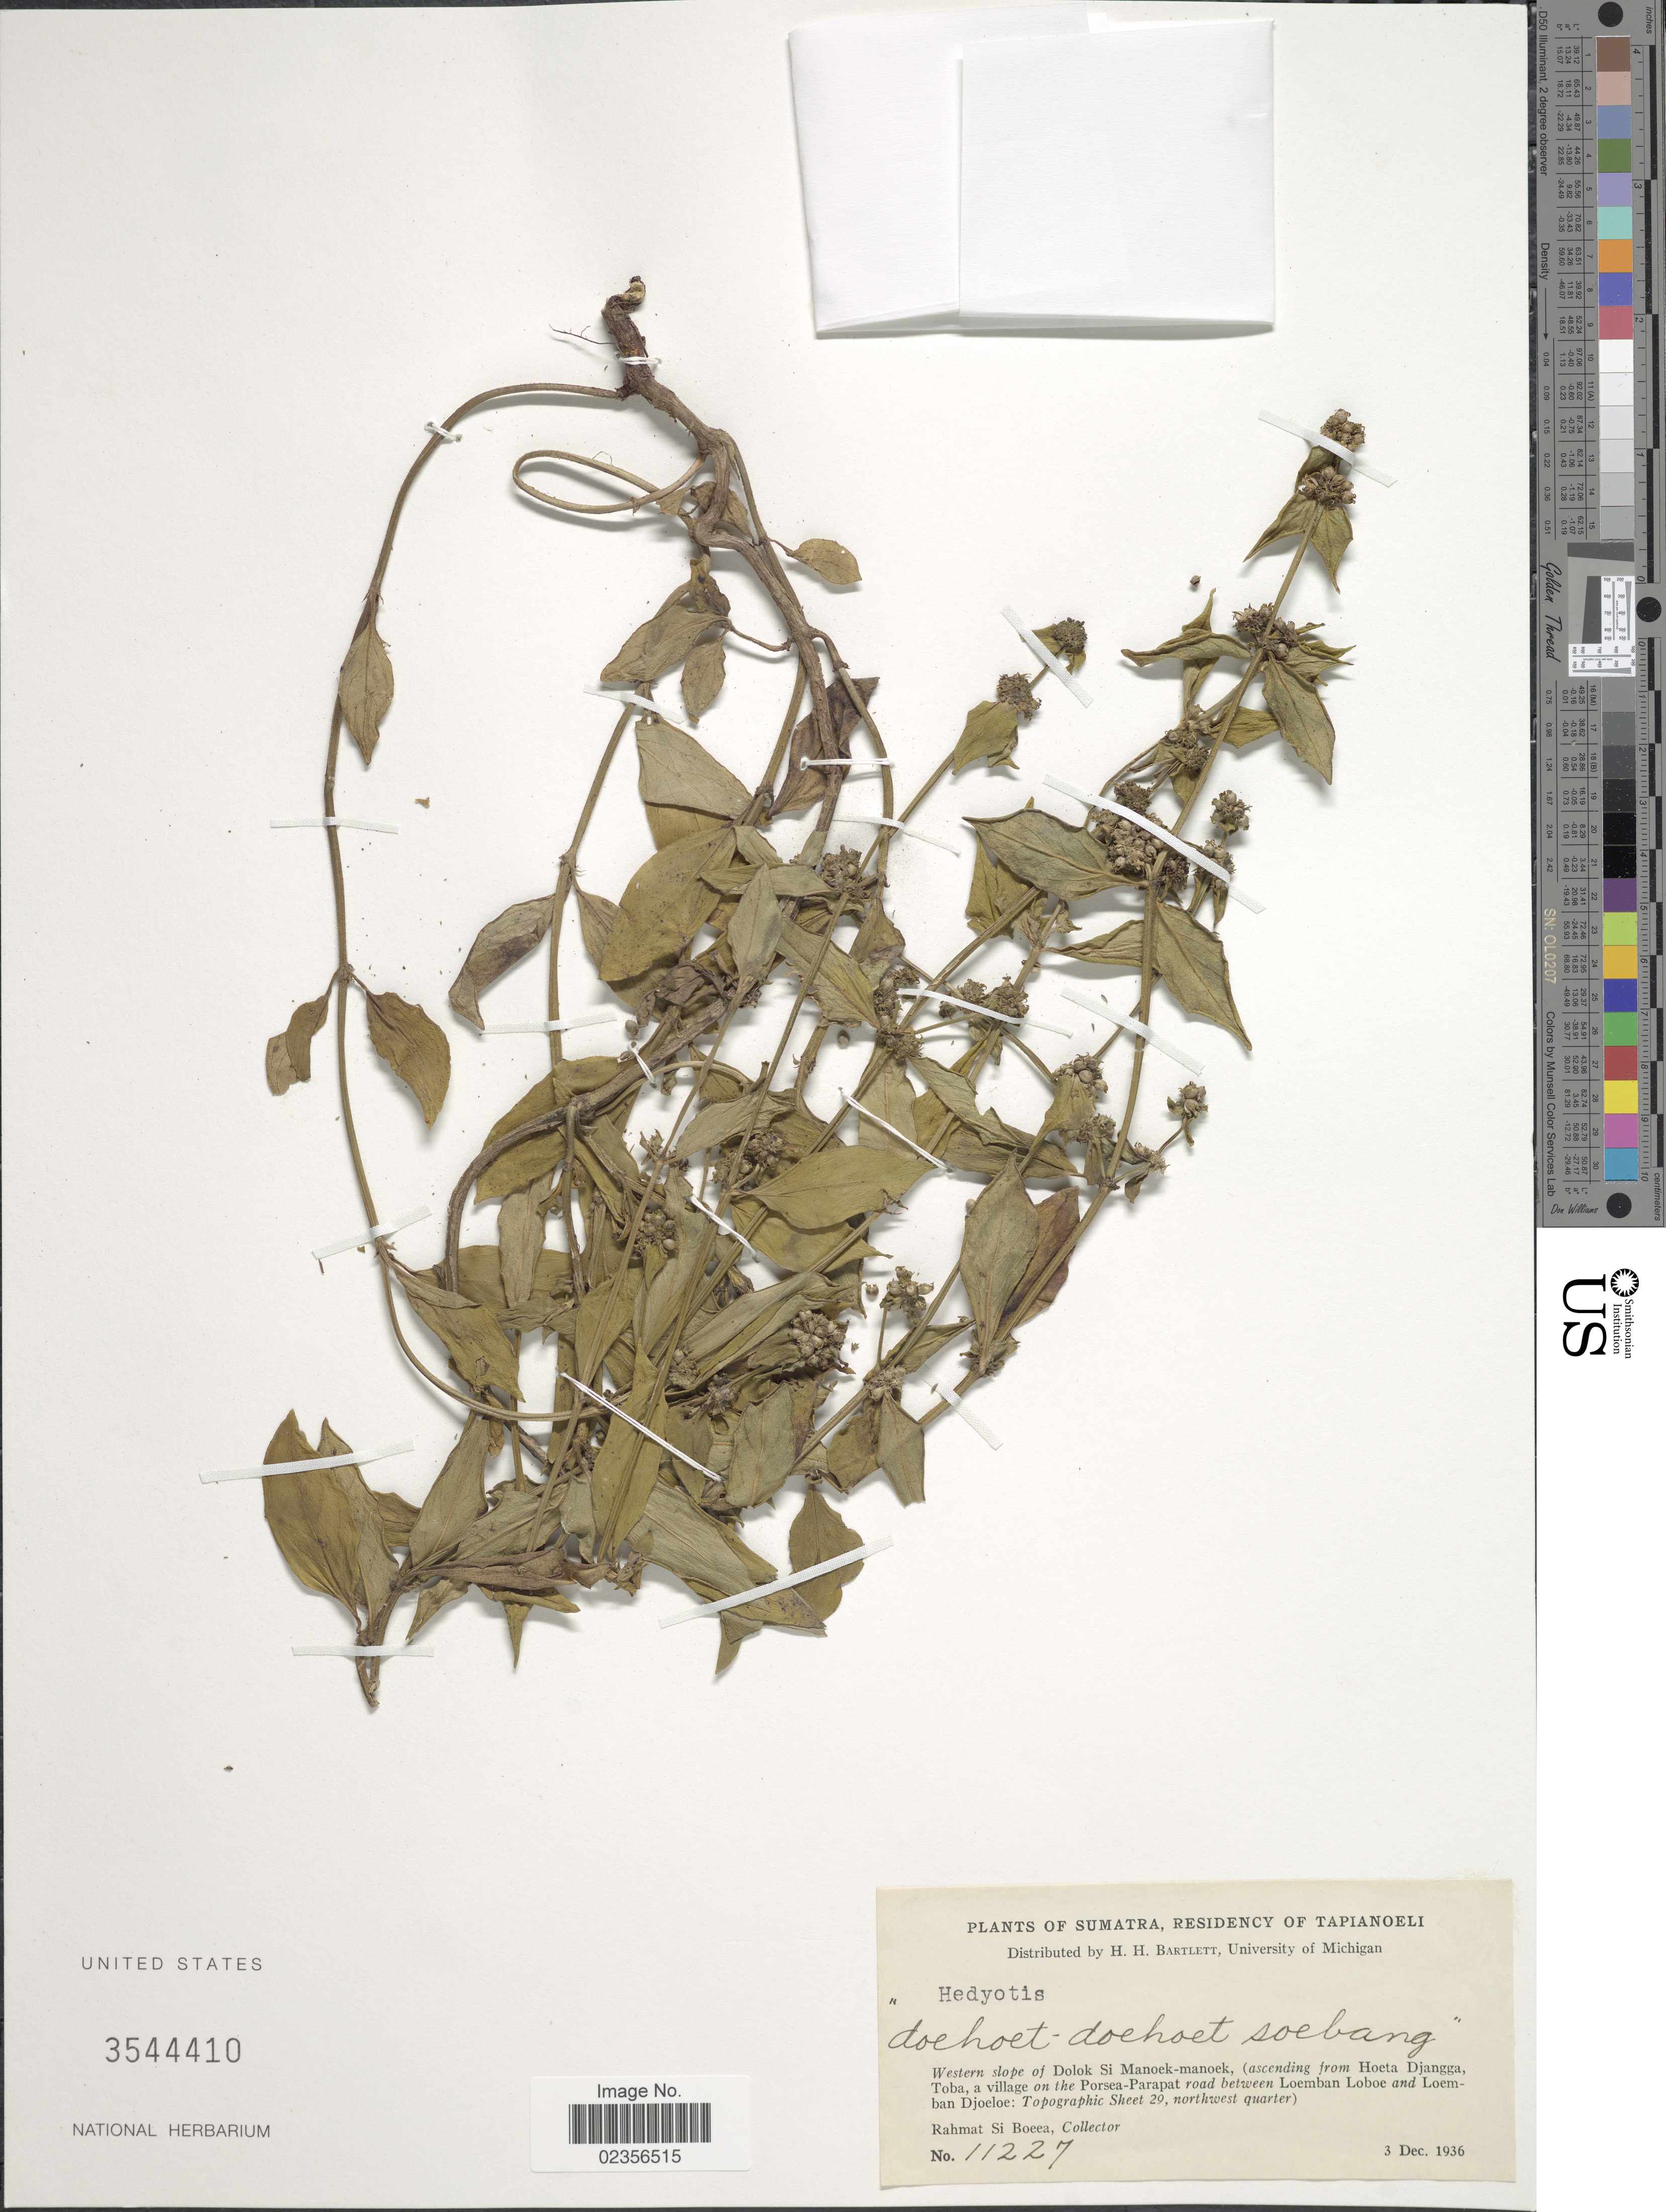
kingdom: Plantae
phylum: Tracheophyta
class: Magnoliopsida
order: Gentianales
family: Rubiaceae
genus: Hedyotis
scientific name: Hedyotis sp.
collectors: Rahmat Si Boeea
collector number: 11227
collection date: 1936-12-03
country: Indonesia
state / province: Sumatra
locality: Residency of Tapianoeli. Western slope of Dolok Si Manoek-manoek (ascending from Hoeta Djangga, Toba, a village on the Porsea-Parapat road between Loemban Loboe and Loemban Djoeloe: Topographic Sheet 29, northwest quarter). doehoet-doehoet soebang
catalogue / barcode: US 3544410